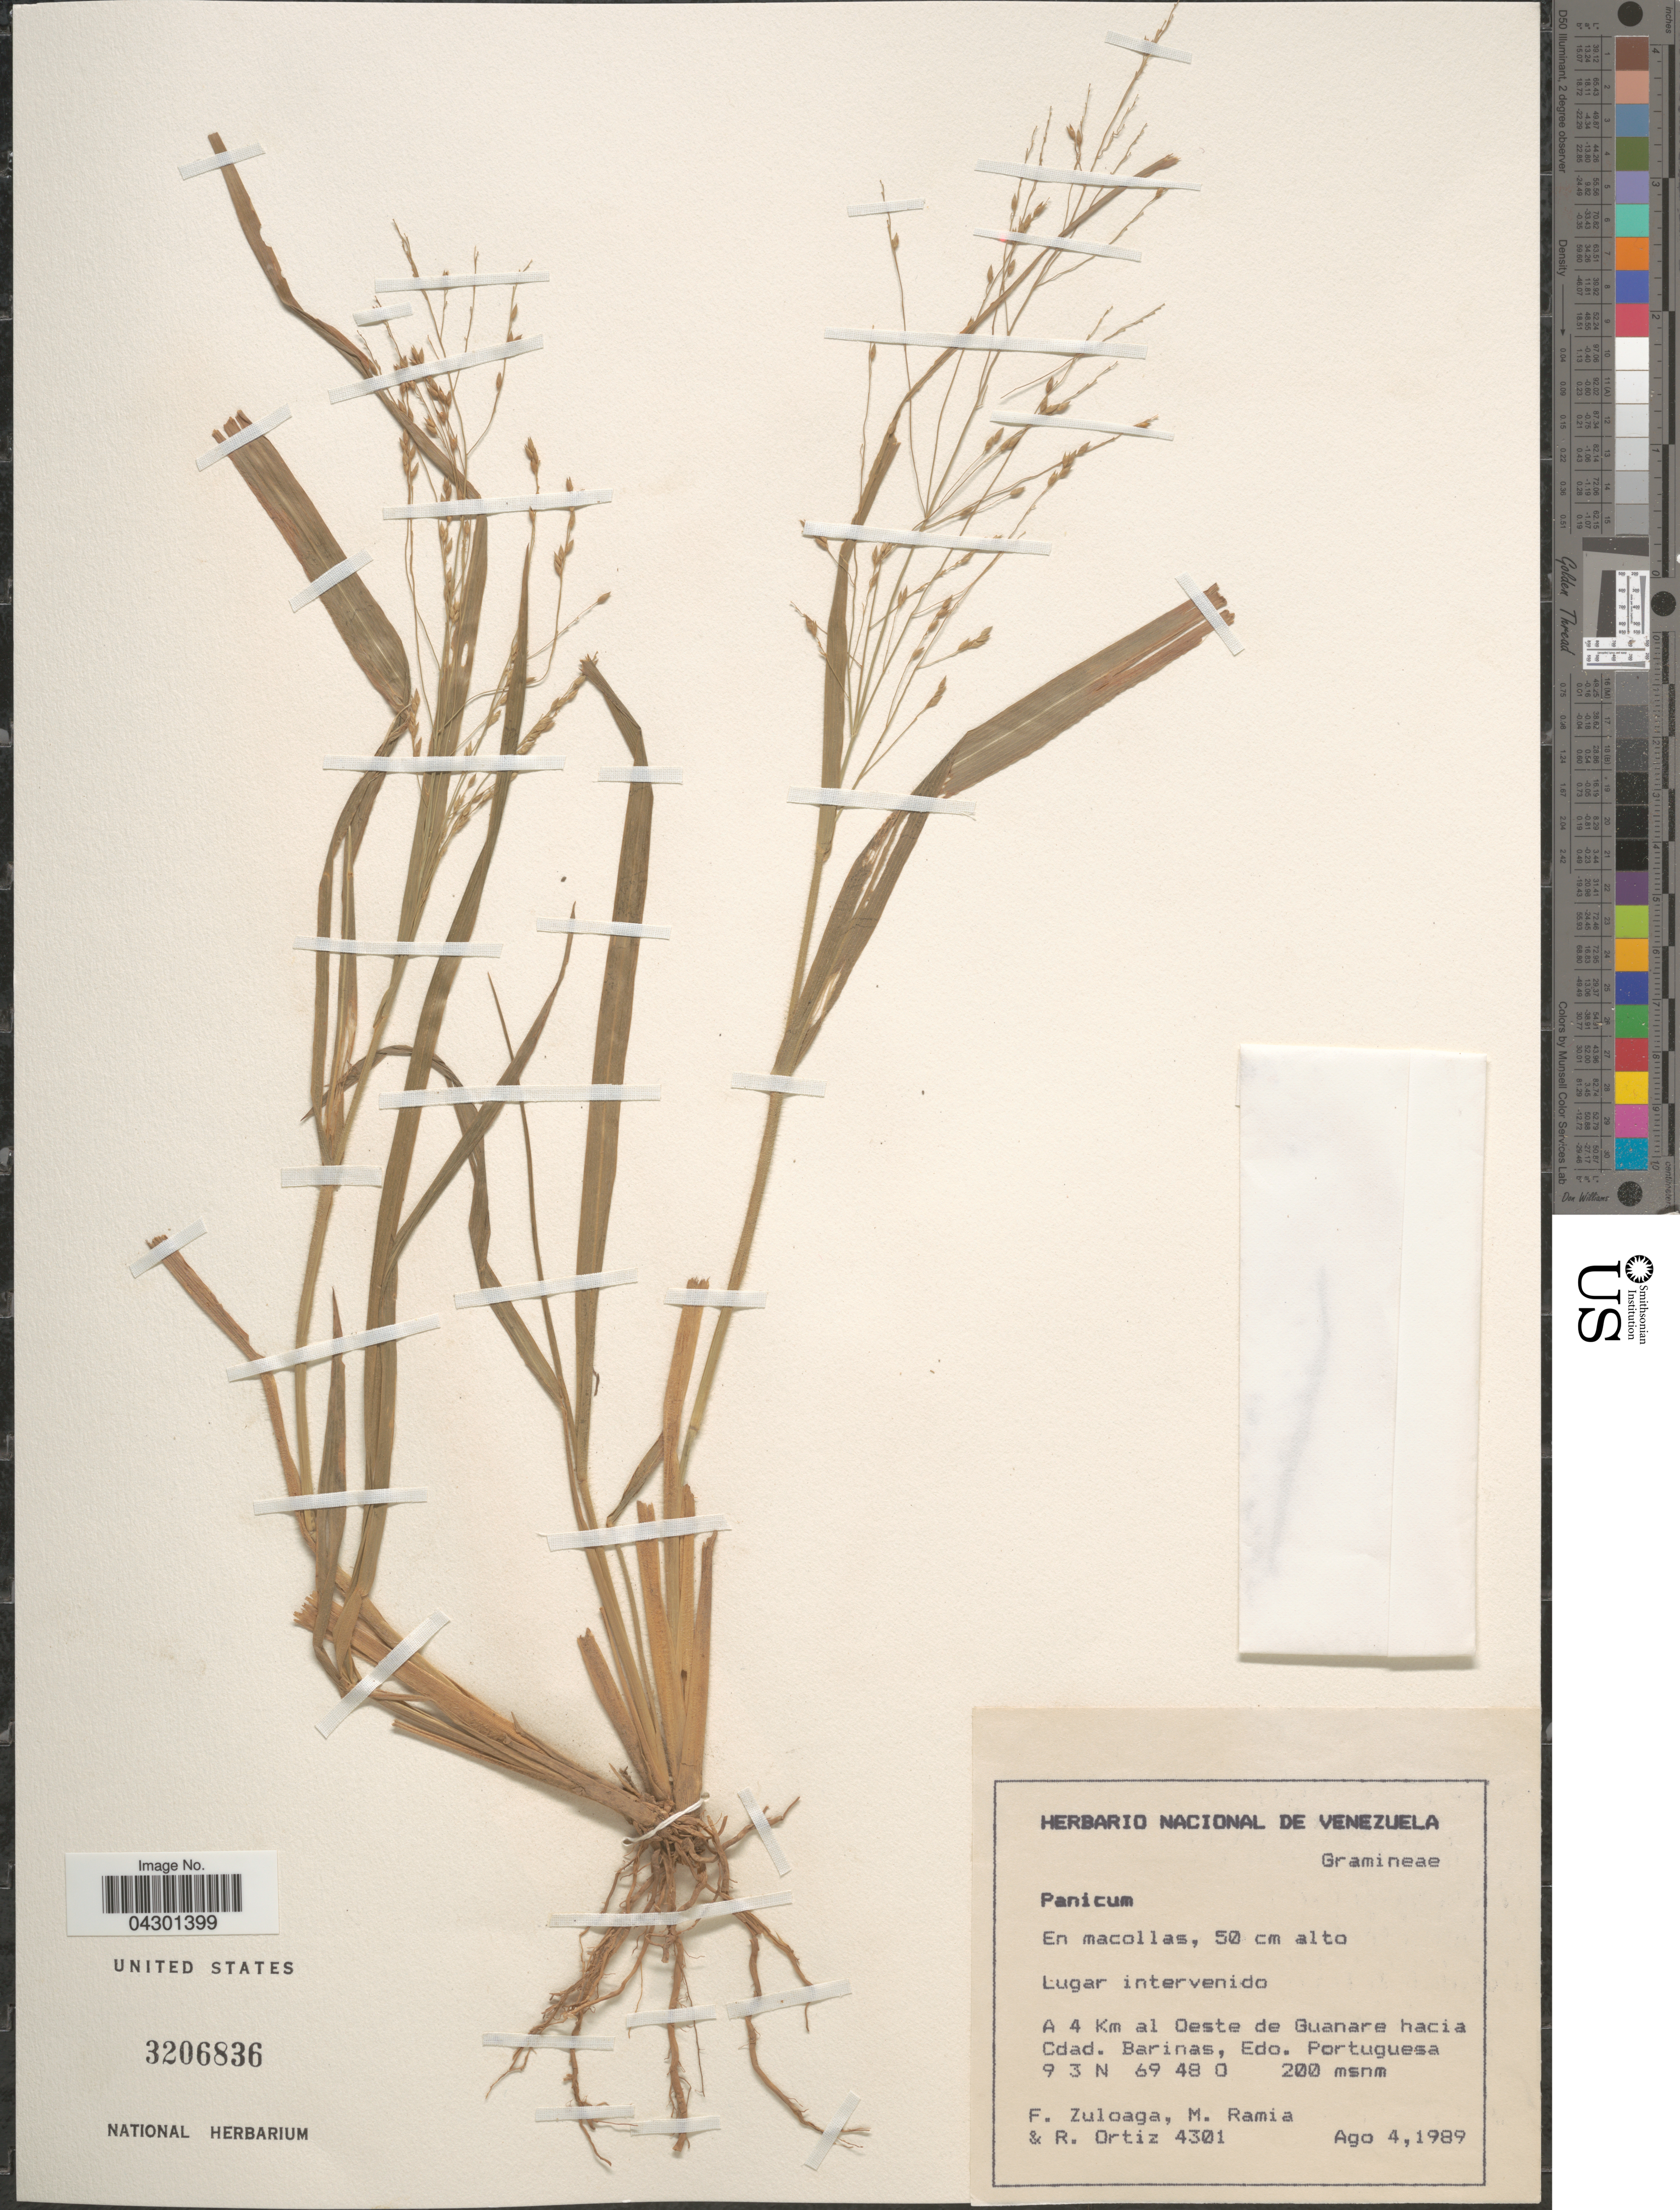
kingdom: Plantae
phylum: Tracheophyta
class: Liliopsida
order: Poales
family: Poaceae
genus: Panicum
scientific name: Panicum sp.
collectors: F. Zuloaga, M. Ramia & R. Ortiz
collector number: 4301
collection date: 1989-08-04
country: Venezuela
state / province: Portuguesa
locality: A 4 Km al Oeste de Guanare hacia Cdad. Barinas, Edo. Portuguesa.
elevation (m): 200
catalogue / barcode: US 3206836